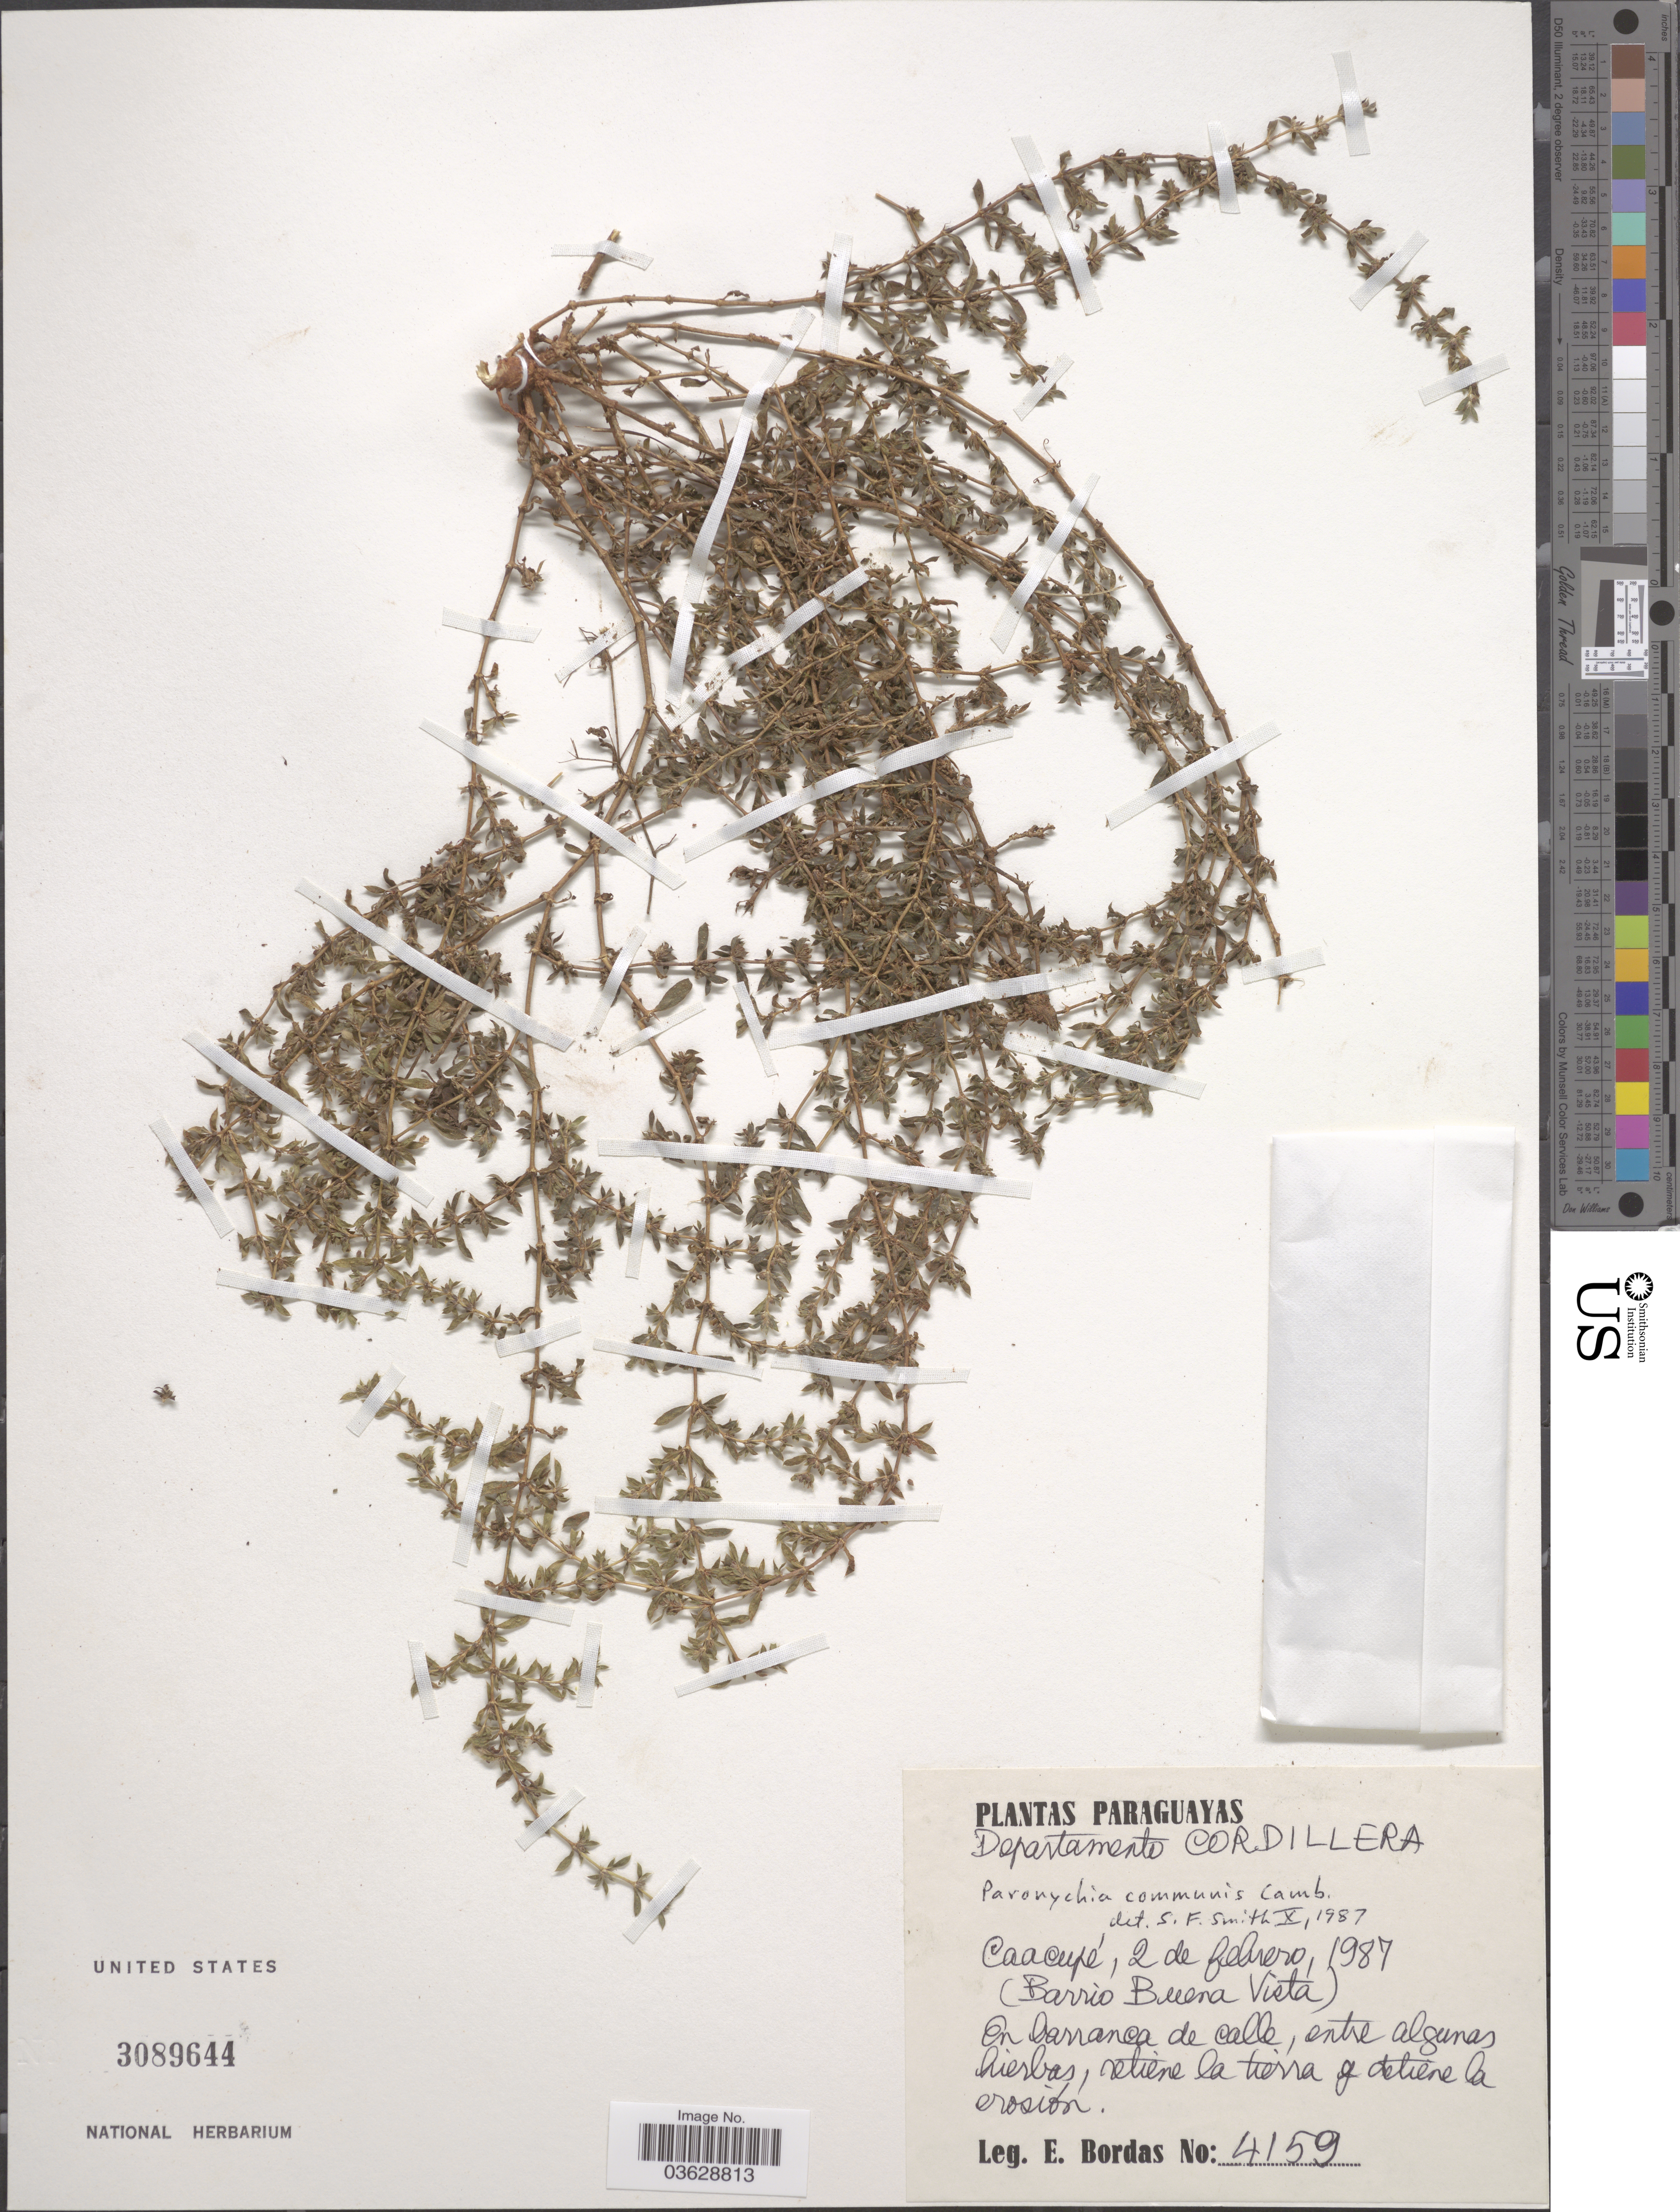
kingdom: Plantae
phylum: Tracheophyta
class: Magnoliopsida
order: Caryophyllales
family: Caryophyllaceae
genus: Paronychia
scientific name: Paronychia communis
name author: Cambess.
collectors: E. Bordas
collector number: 4159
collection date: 1987-02-02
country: Paraguay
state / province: Cordillera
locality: Departamento Cordillera. Caacupé (Barrio Buena Vista).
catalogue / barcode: US 3089644